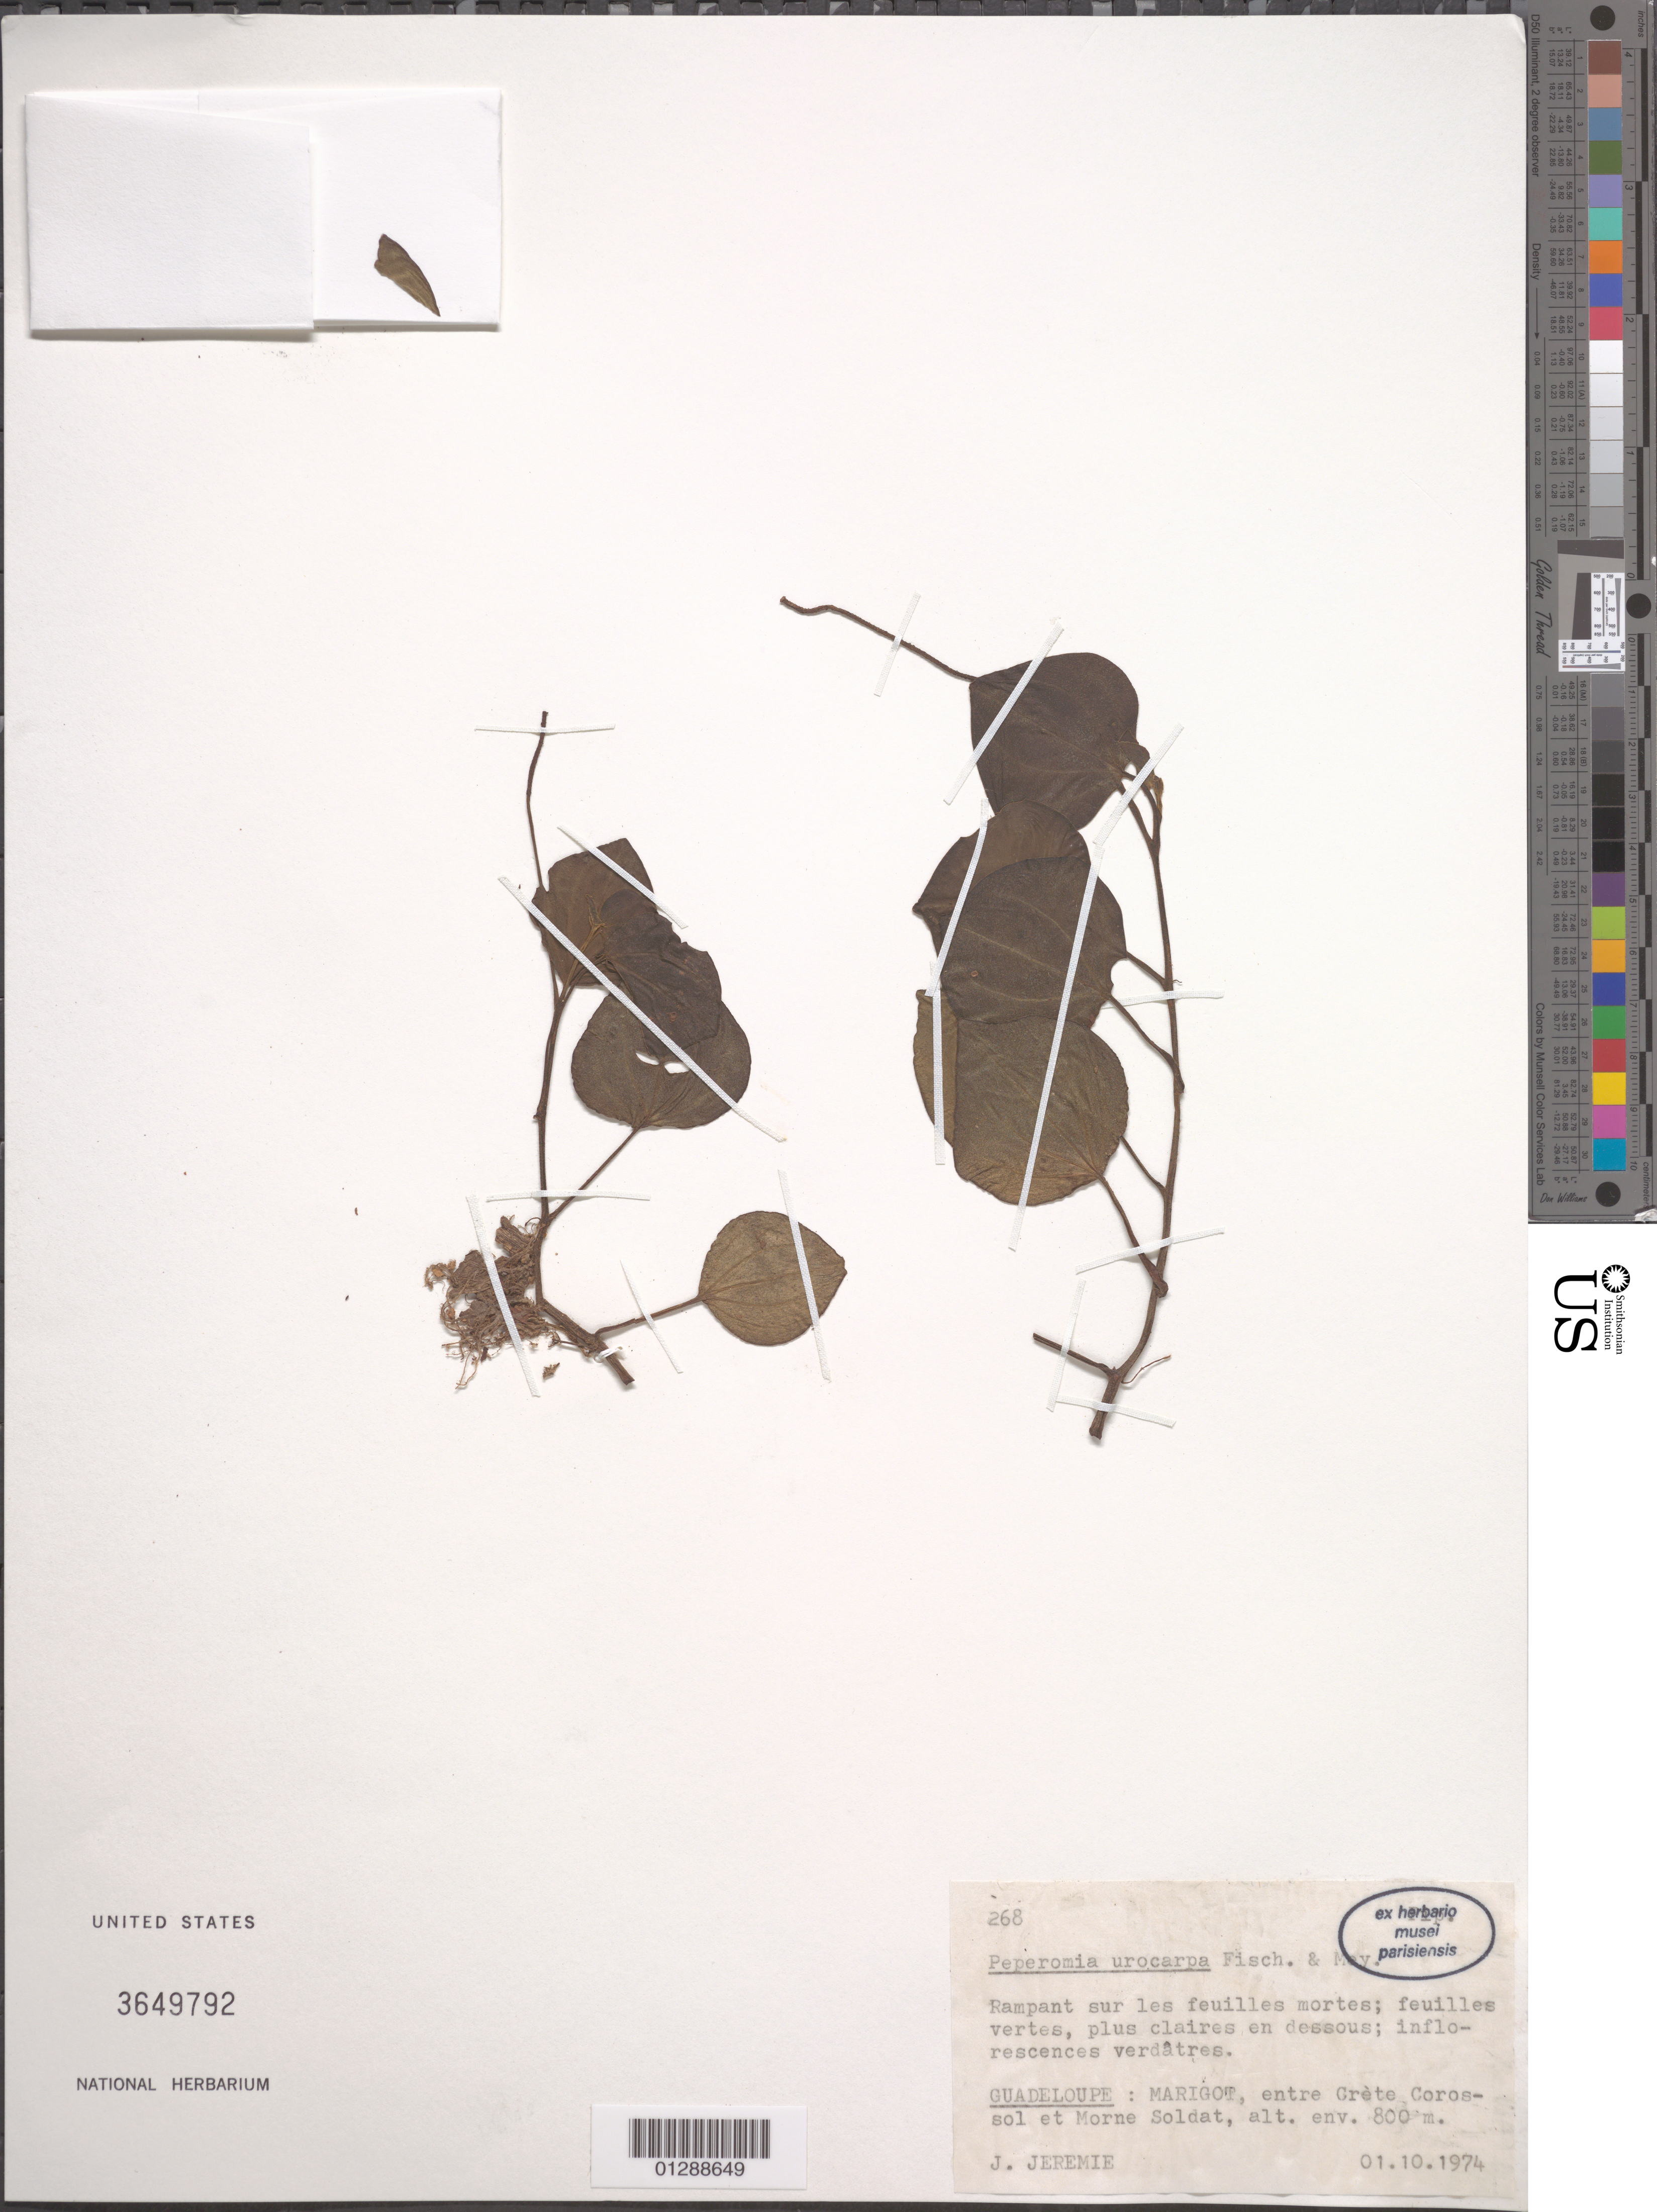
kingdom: Plantae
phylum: Tracheophyta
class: Magnoliopsida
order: Piperales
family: Piperaceae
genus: Peperomia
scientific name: Peperomia urocarpa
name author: Fisch. & C.A. Mey.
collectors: J. Jérémie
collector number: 268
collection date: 1974-10-01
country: Guadeloupe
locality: Marigot, entre Crète Corossol et Morne Soldat.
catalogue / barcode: US 3649792